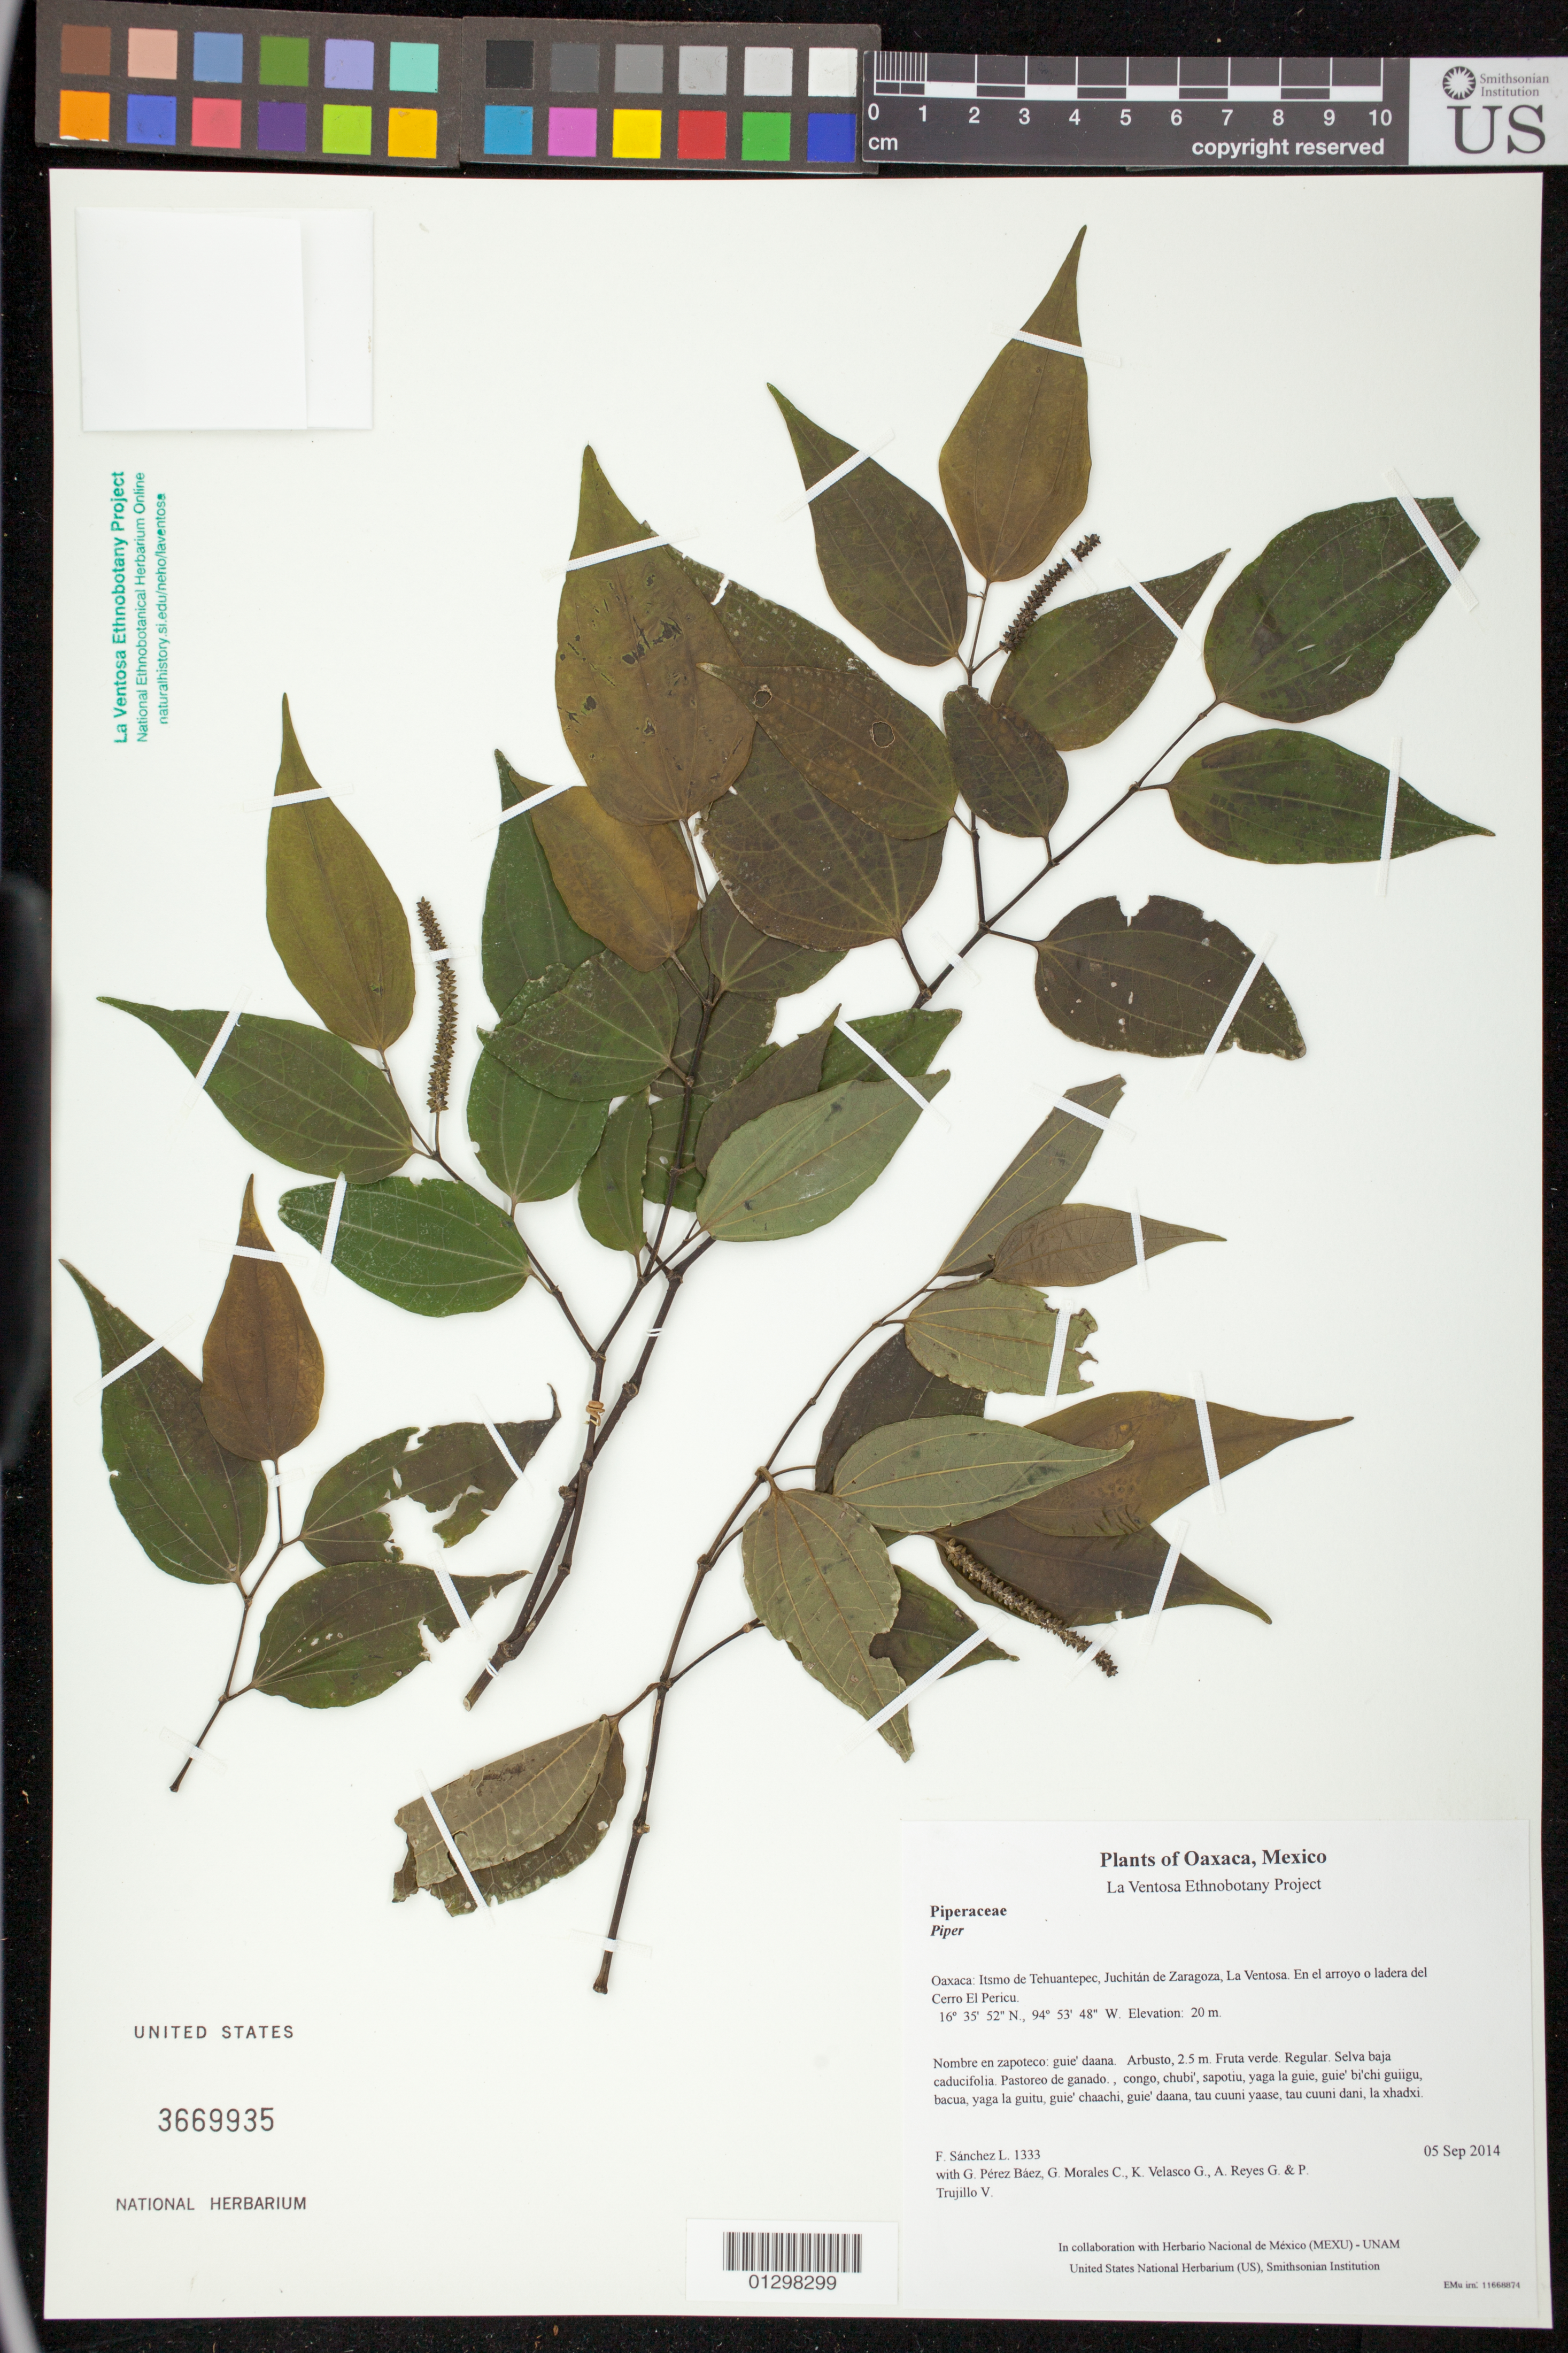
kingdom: Plantae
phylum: Tracheophyta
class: Magnoliopsida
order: Piperales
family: Piperaceae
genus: Piper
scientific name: Piper variifolium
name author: (Miq.) C. DC.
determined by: Callejas, Ricardo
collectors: F. Sánchez L., G. Pérez Báez, G. Morales C., K. Velasco G., A. Reyes G. & P. Trujillo V.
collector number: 1333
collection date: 2014-09-05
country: Mexico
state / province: Oaxaca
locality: Itsmo de Tehuantepec, Juchitán de Zaragoza, La Ventosa. En el arroyo o ladera del Cerro El Pericu.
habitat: Selva baja caducifolia. Pastoreo de ganado.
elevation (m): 20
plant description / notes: JEBOT, MEXU, SERO, US; Yaga bandaga. 2.5 m. Cuaananaxhi naga'. Nuu.; cordoncillo, gordoncillo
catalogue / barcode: US 3669935